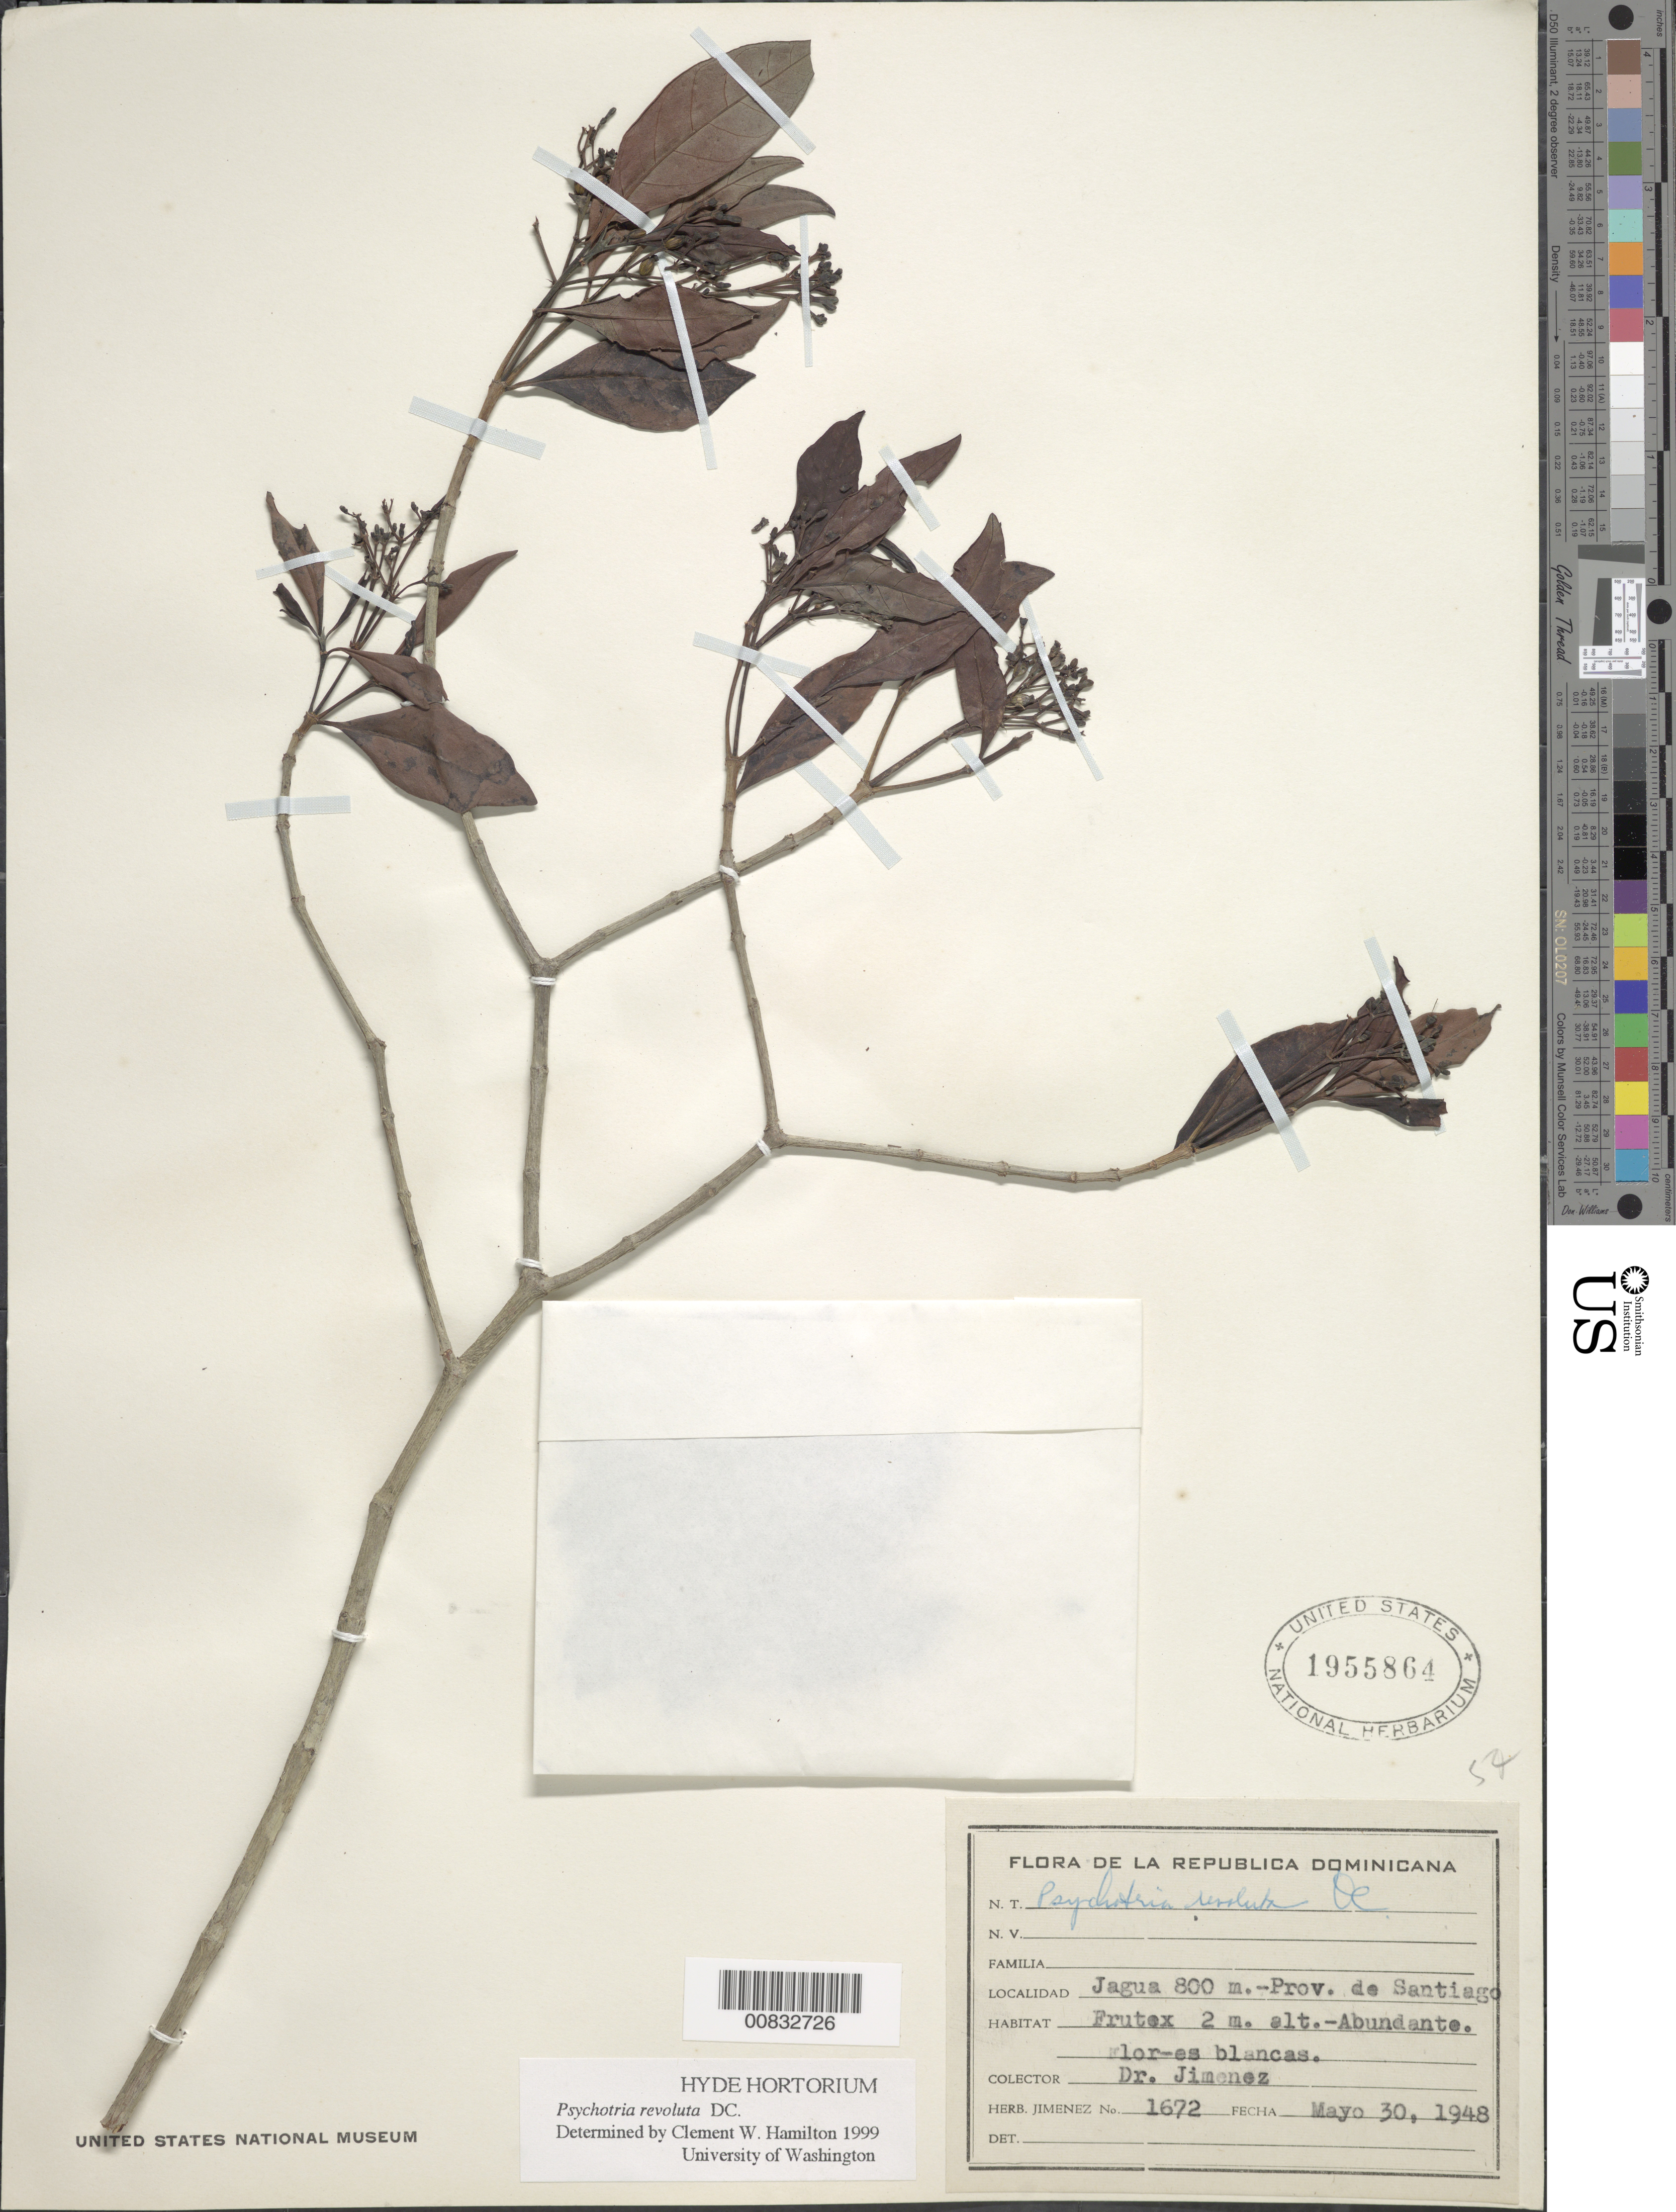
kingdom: Plantae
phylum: Tracheophyta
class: Magnoliopsida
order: Gentianales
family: Rubiaceae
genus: Psychotria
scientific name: Psychotria revoluta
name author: DC.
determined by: Hamilton, C. W.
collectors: J. J. Jiménez Almonte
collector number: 1672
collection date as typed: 30 May 1948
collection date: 1948-05-30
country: Dominican Republic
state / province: Santiago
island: Hispaniola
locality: Jagua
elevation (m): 800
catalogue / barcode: US 1955864